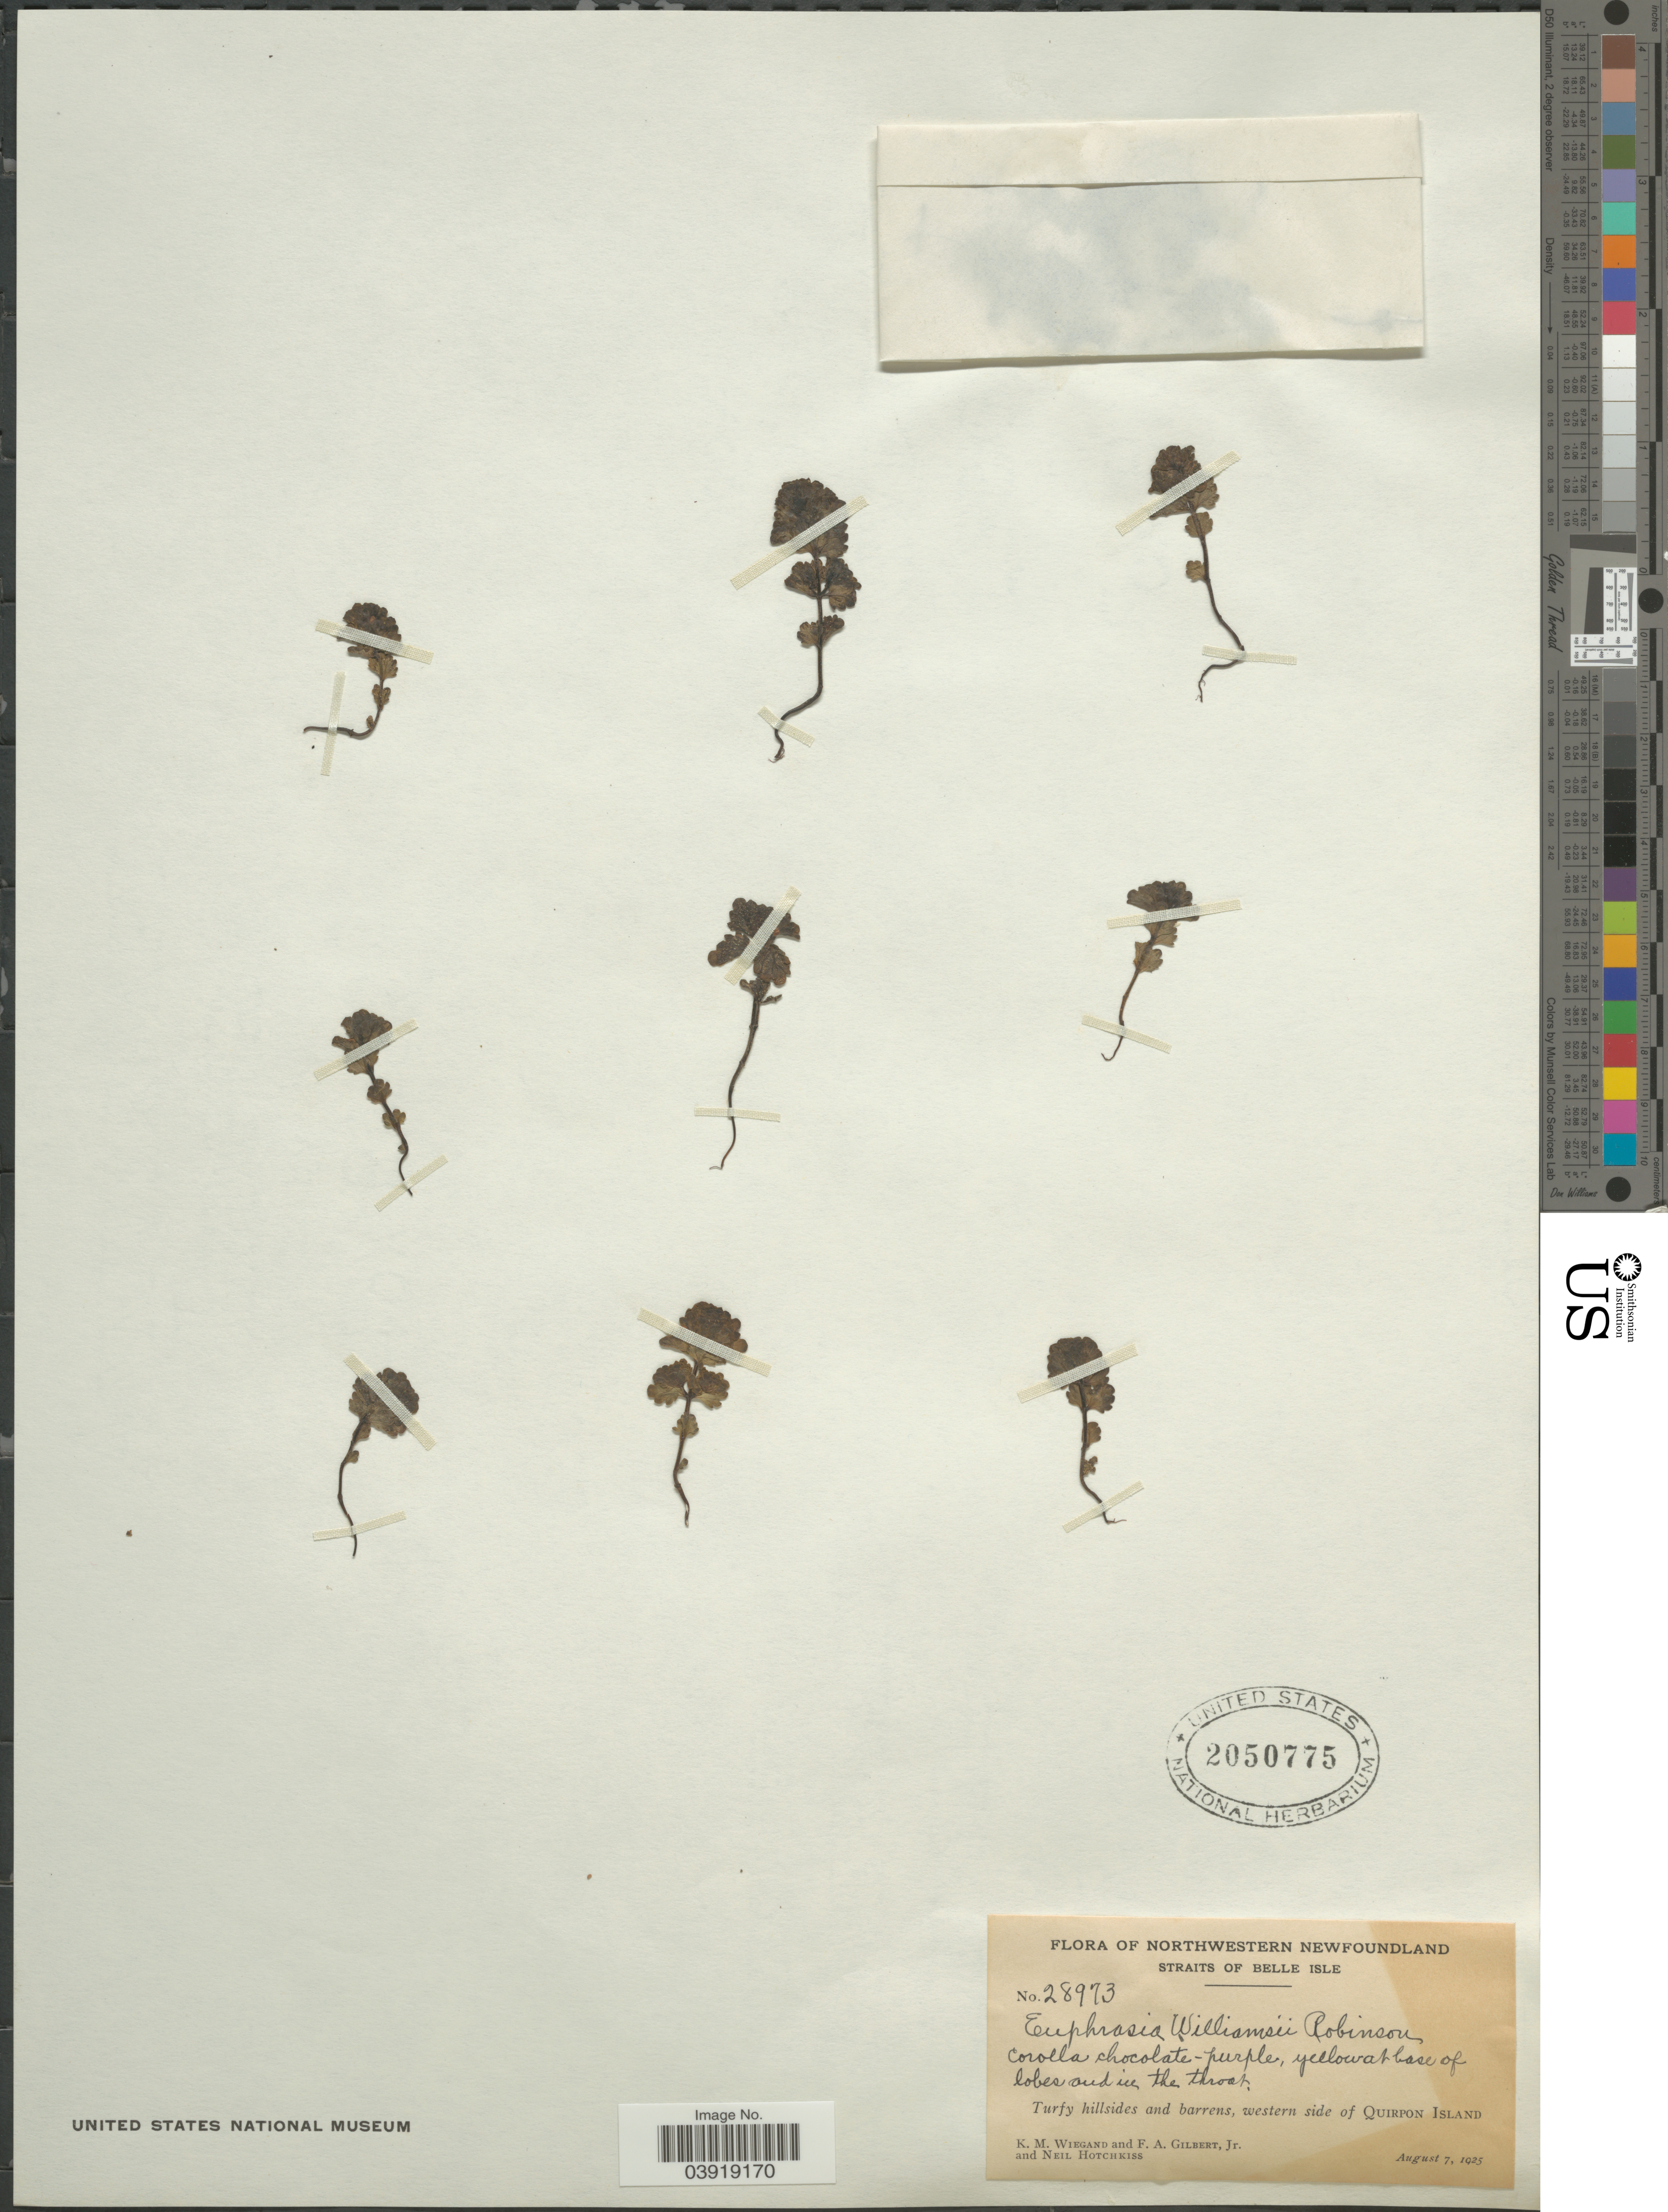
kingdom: Plantae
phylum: Tracheophyta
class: Magnoliopsida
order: Lamiales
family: Orobanchaceae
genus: Euphrasia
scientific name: Euphrasia williamsii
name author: B.L. Rob.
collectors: K. M. Wiegand, F. A. Gilbert & N. Hotchkiss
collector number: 28973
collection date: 1923-08-07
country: Canada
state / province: Newfoundland and Labrador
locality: Northwestern Newfoundland. Straits of Belle Isle. Turfy hillsides and barrens, western side of Quirpon Island.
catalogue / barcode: US 2050775